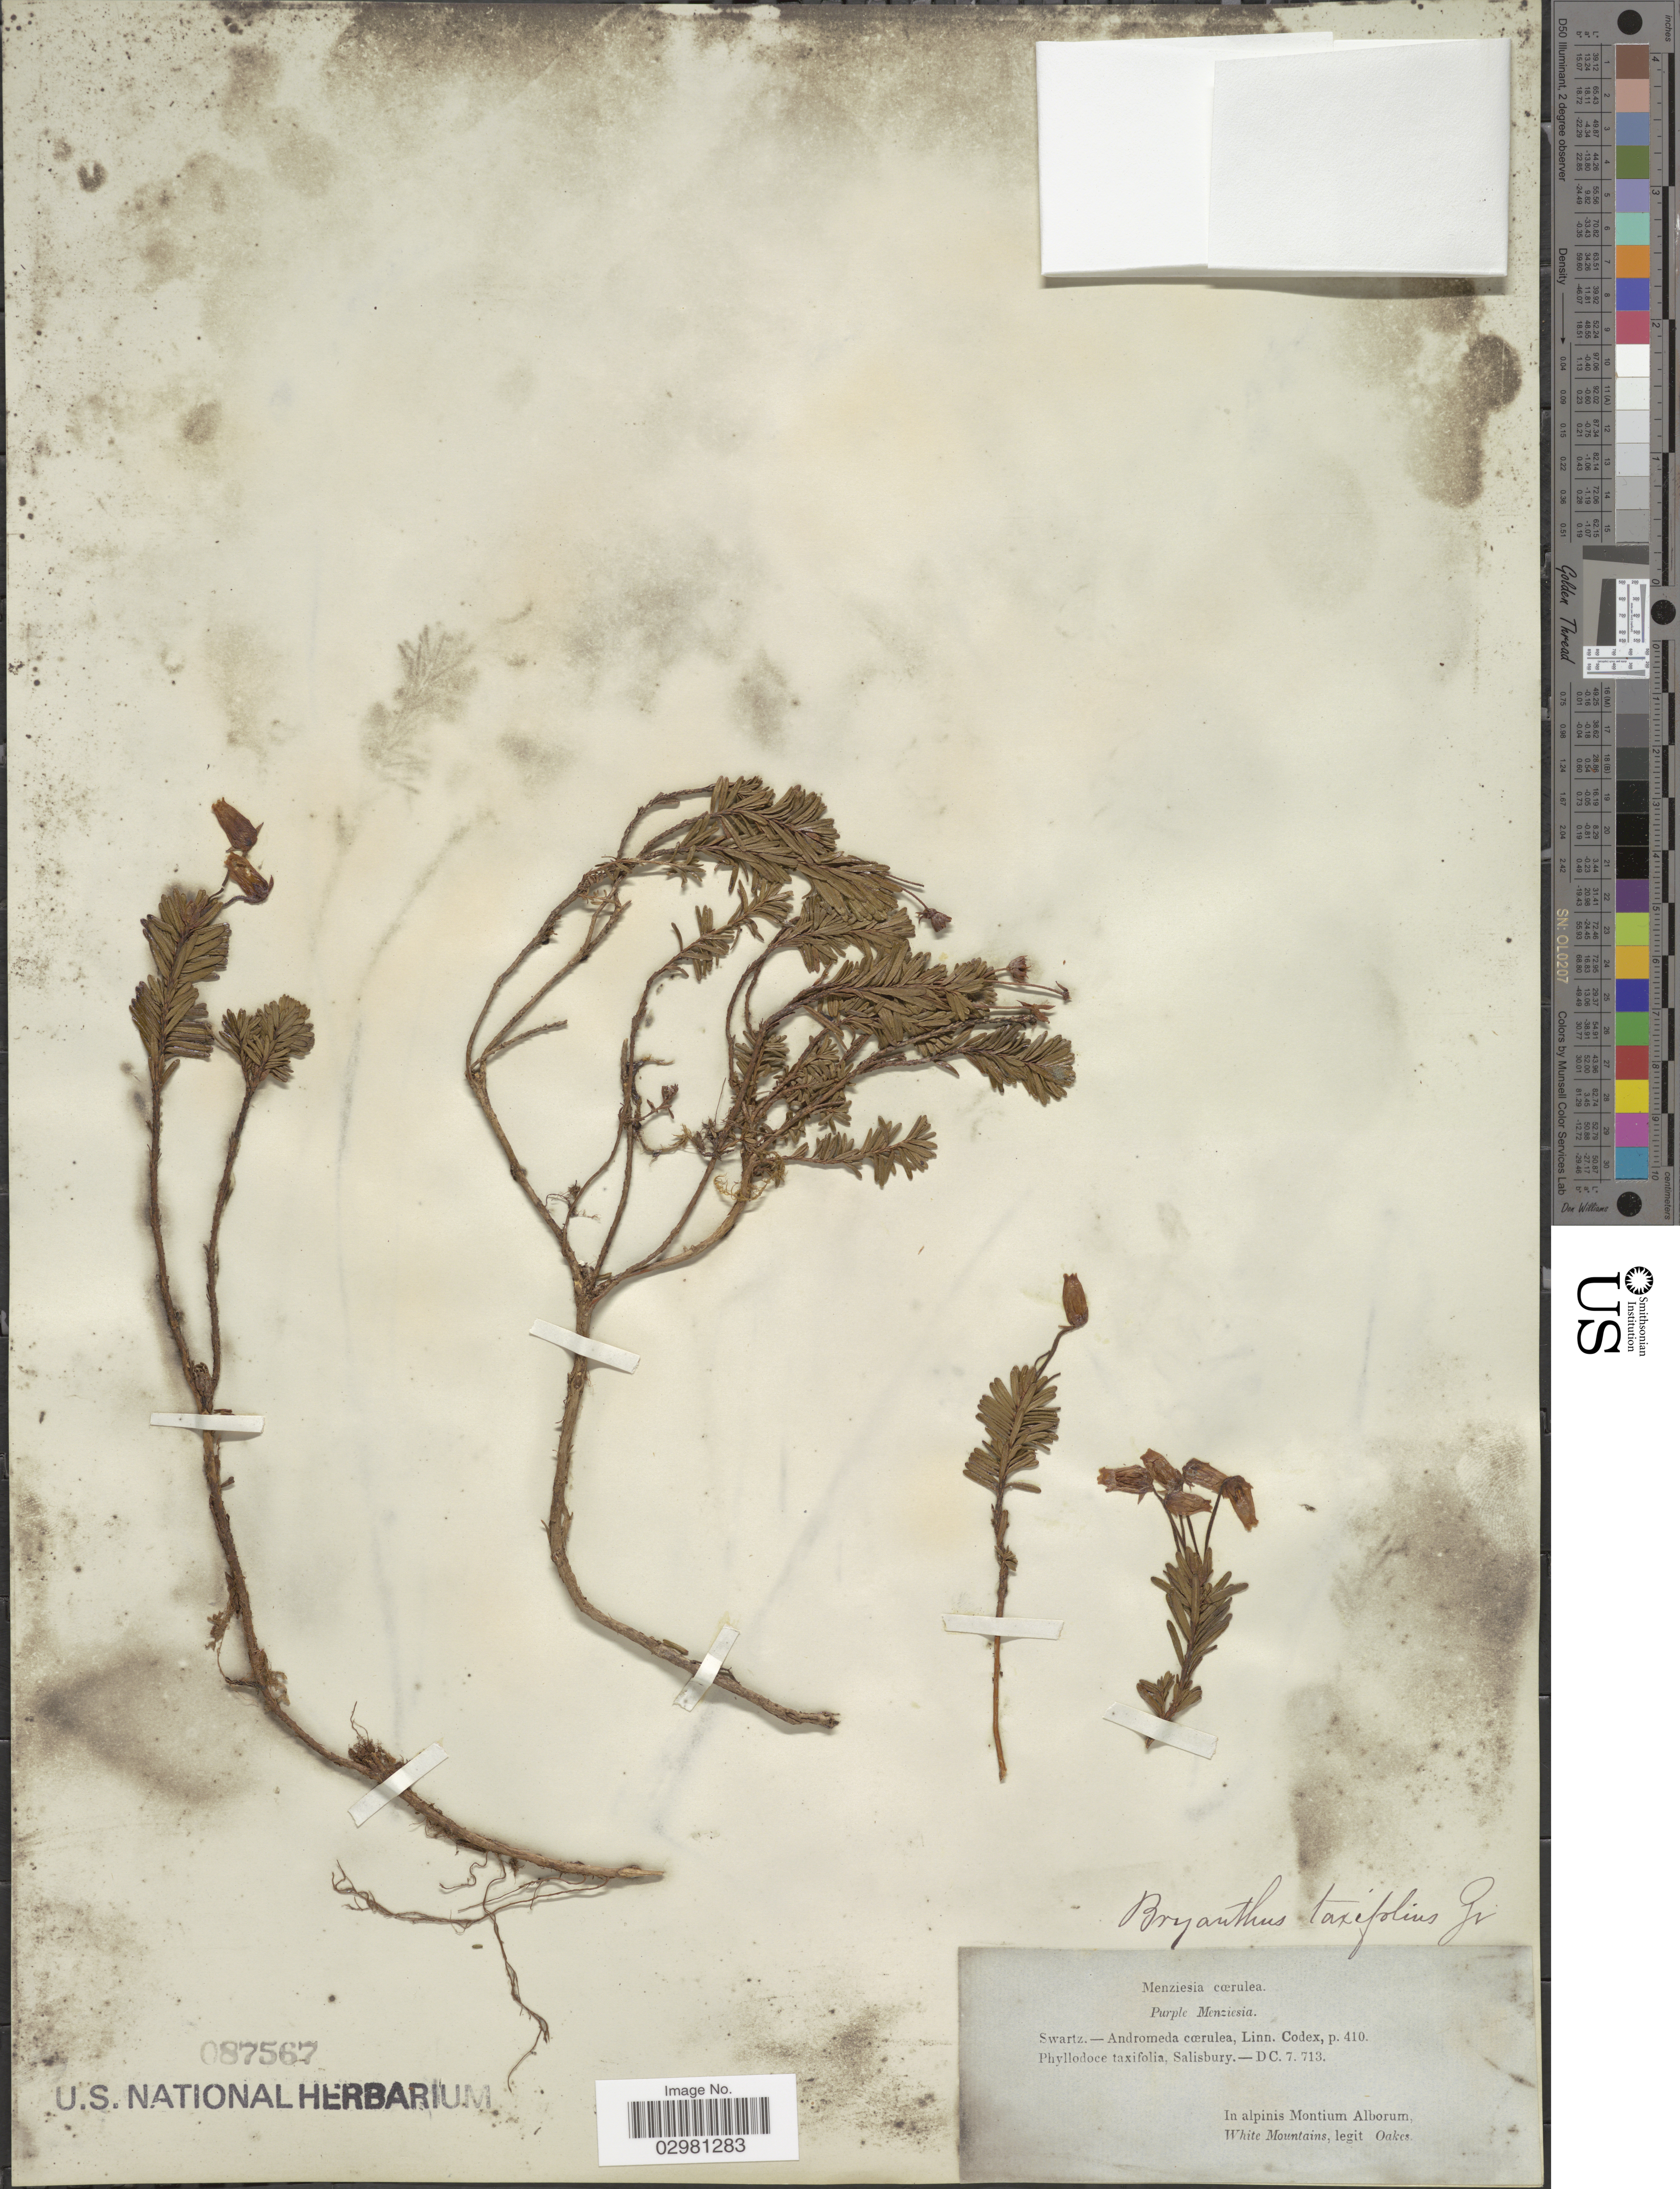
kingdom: Plantae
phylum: Tracheophyta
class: Magnoliopsida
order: Ericales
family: Ericaceae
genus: Phyllodoce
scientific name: Phyllodoce caerulea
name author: (L.) Bab.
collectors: -. Oakes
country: United States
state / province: New Hampshire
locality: In alpinis Montium Alborum, White Mountains.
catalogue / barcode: US 87567